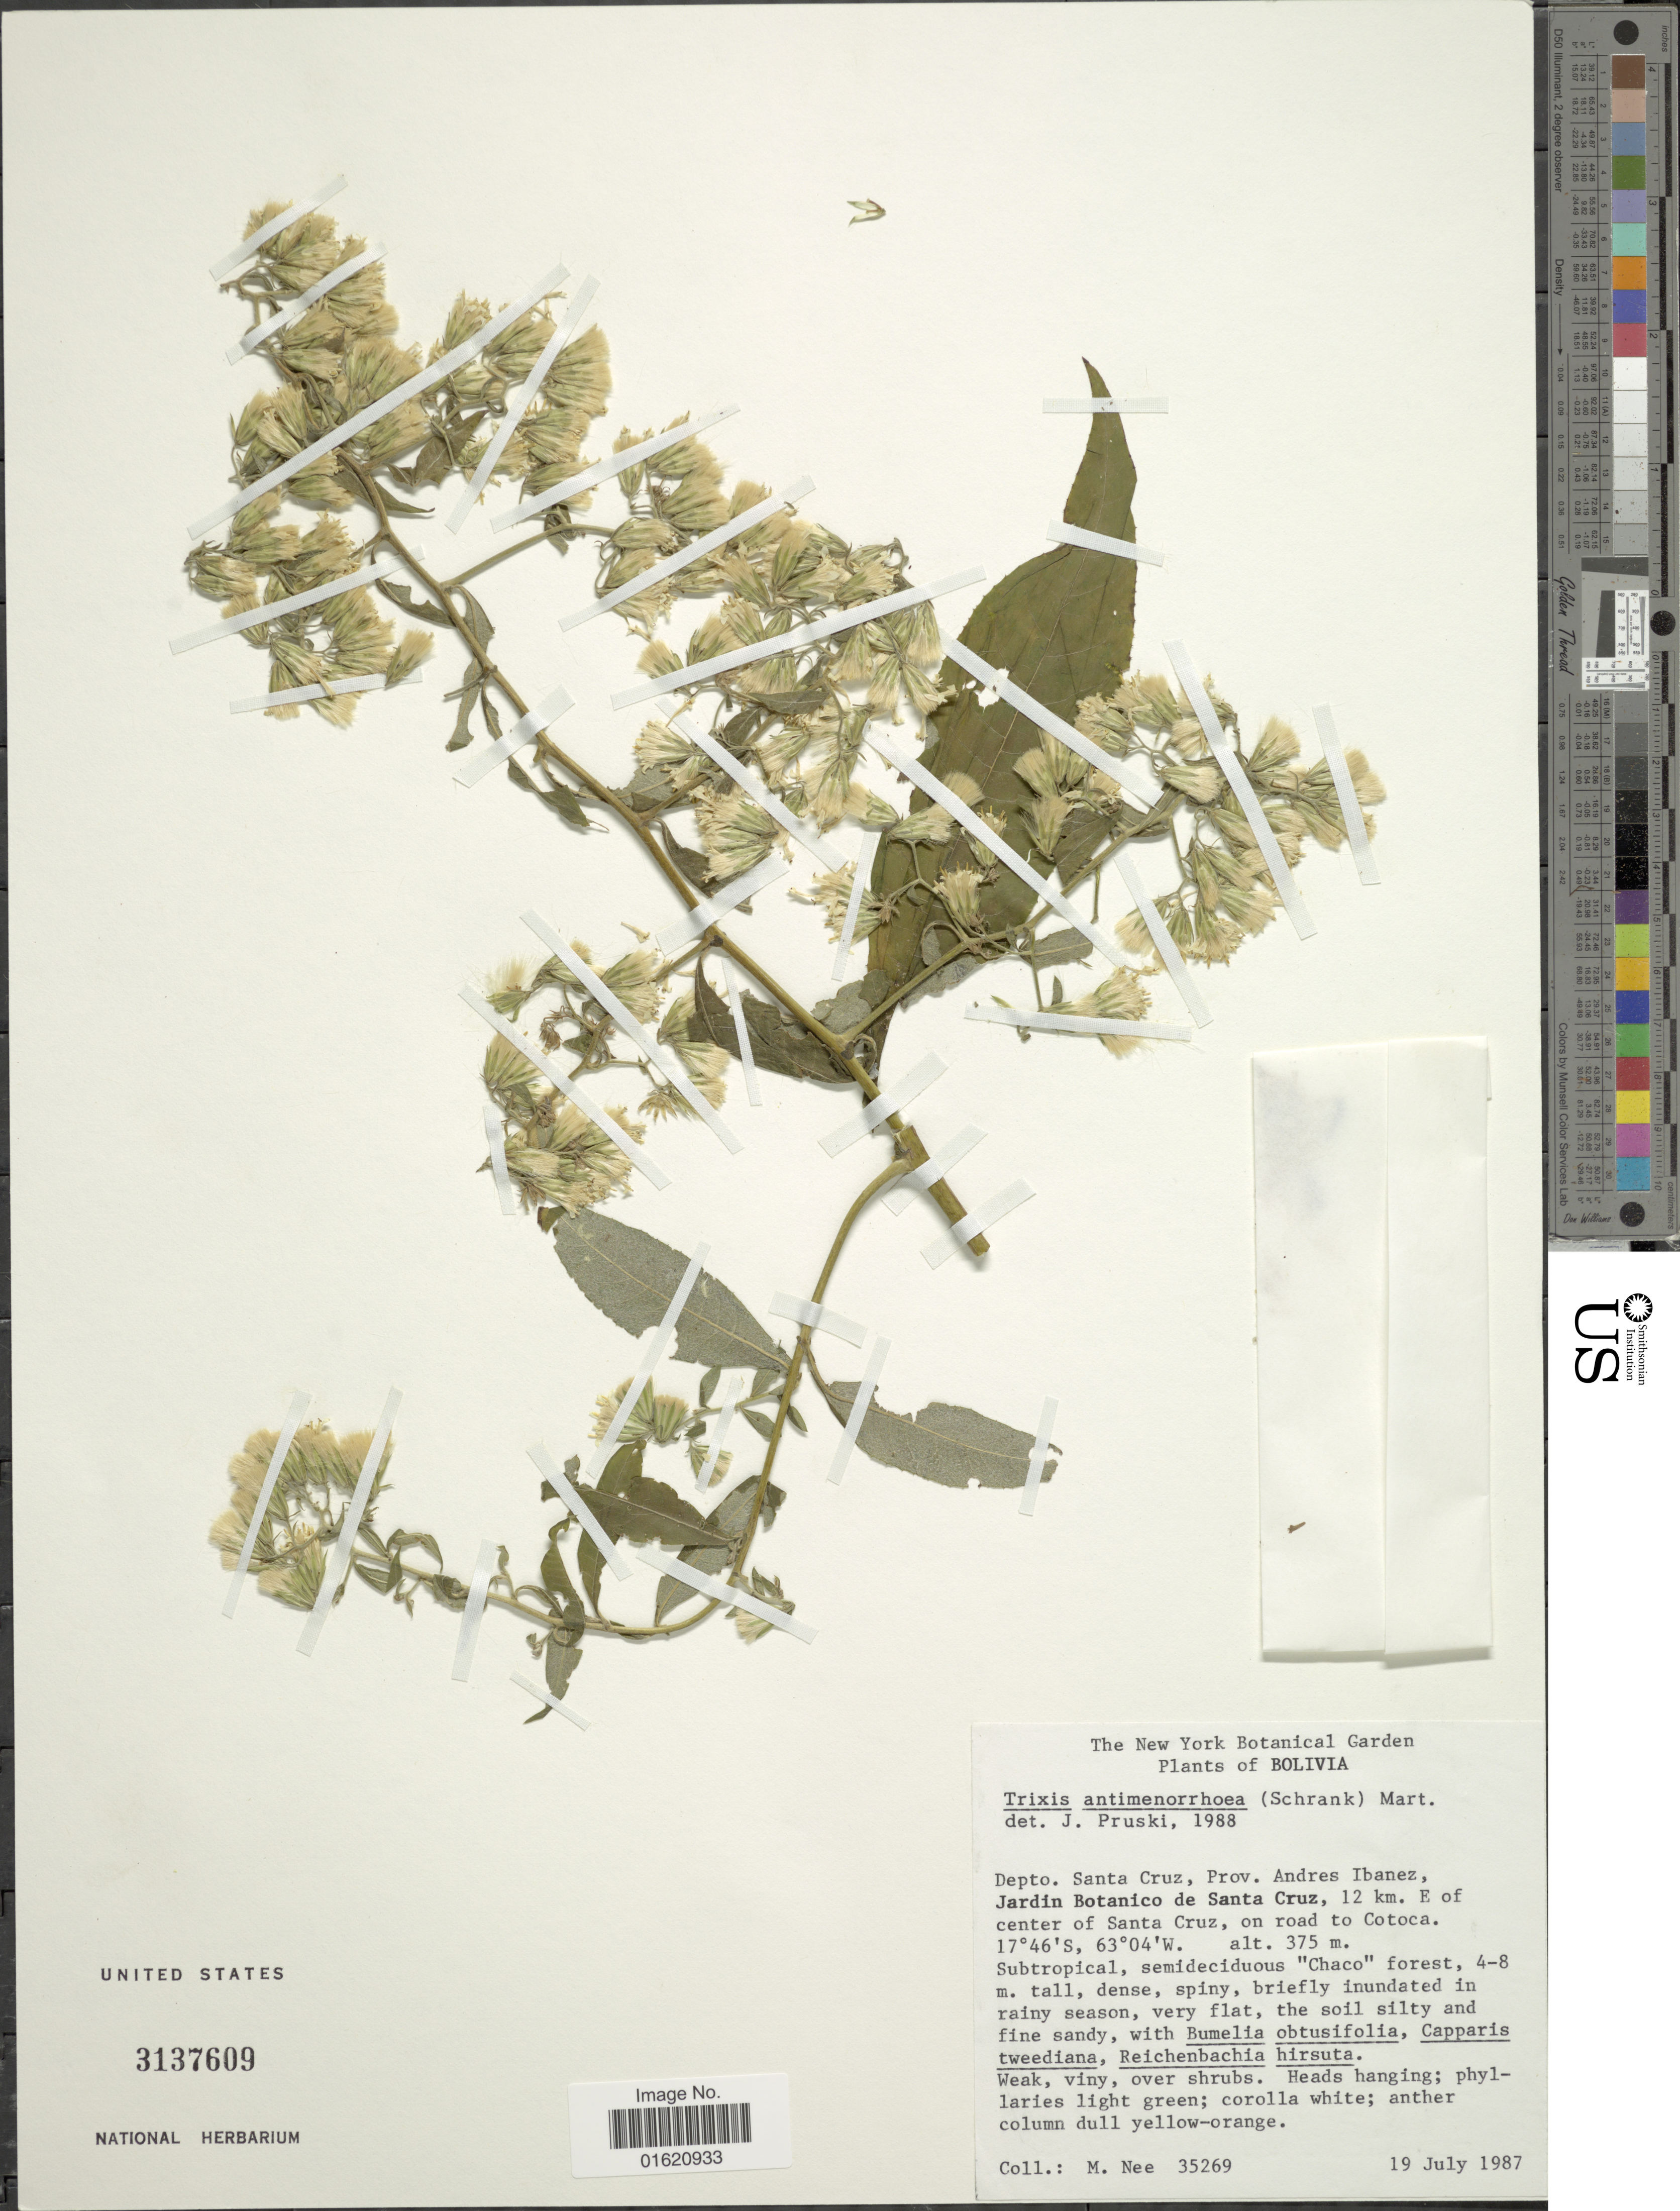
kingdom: Plantae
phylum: Tracheophyta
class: Magnoliopsida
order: Asterales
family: Asteraceae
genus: Trixis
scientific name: Trixis antimenorrhoea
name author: (Schrank) Mart. ex Kuntze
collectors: M. Nee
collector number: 35269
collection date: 1987-07-19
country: Bolivia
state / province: Santa Cruz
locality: Prov. Andres Ibanez, Jardin Botanico de Santa Cruz, 12 km. E of center of Santa Cruz, on road to Cotoca, subtropical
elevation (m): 375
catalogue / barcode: US 3137609